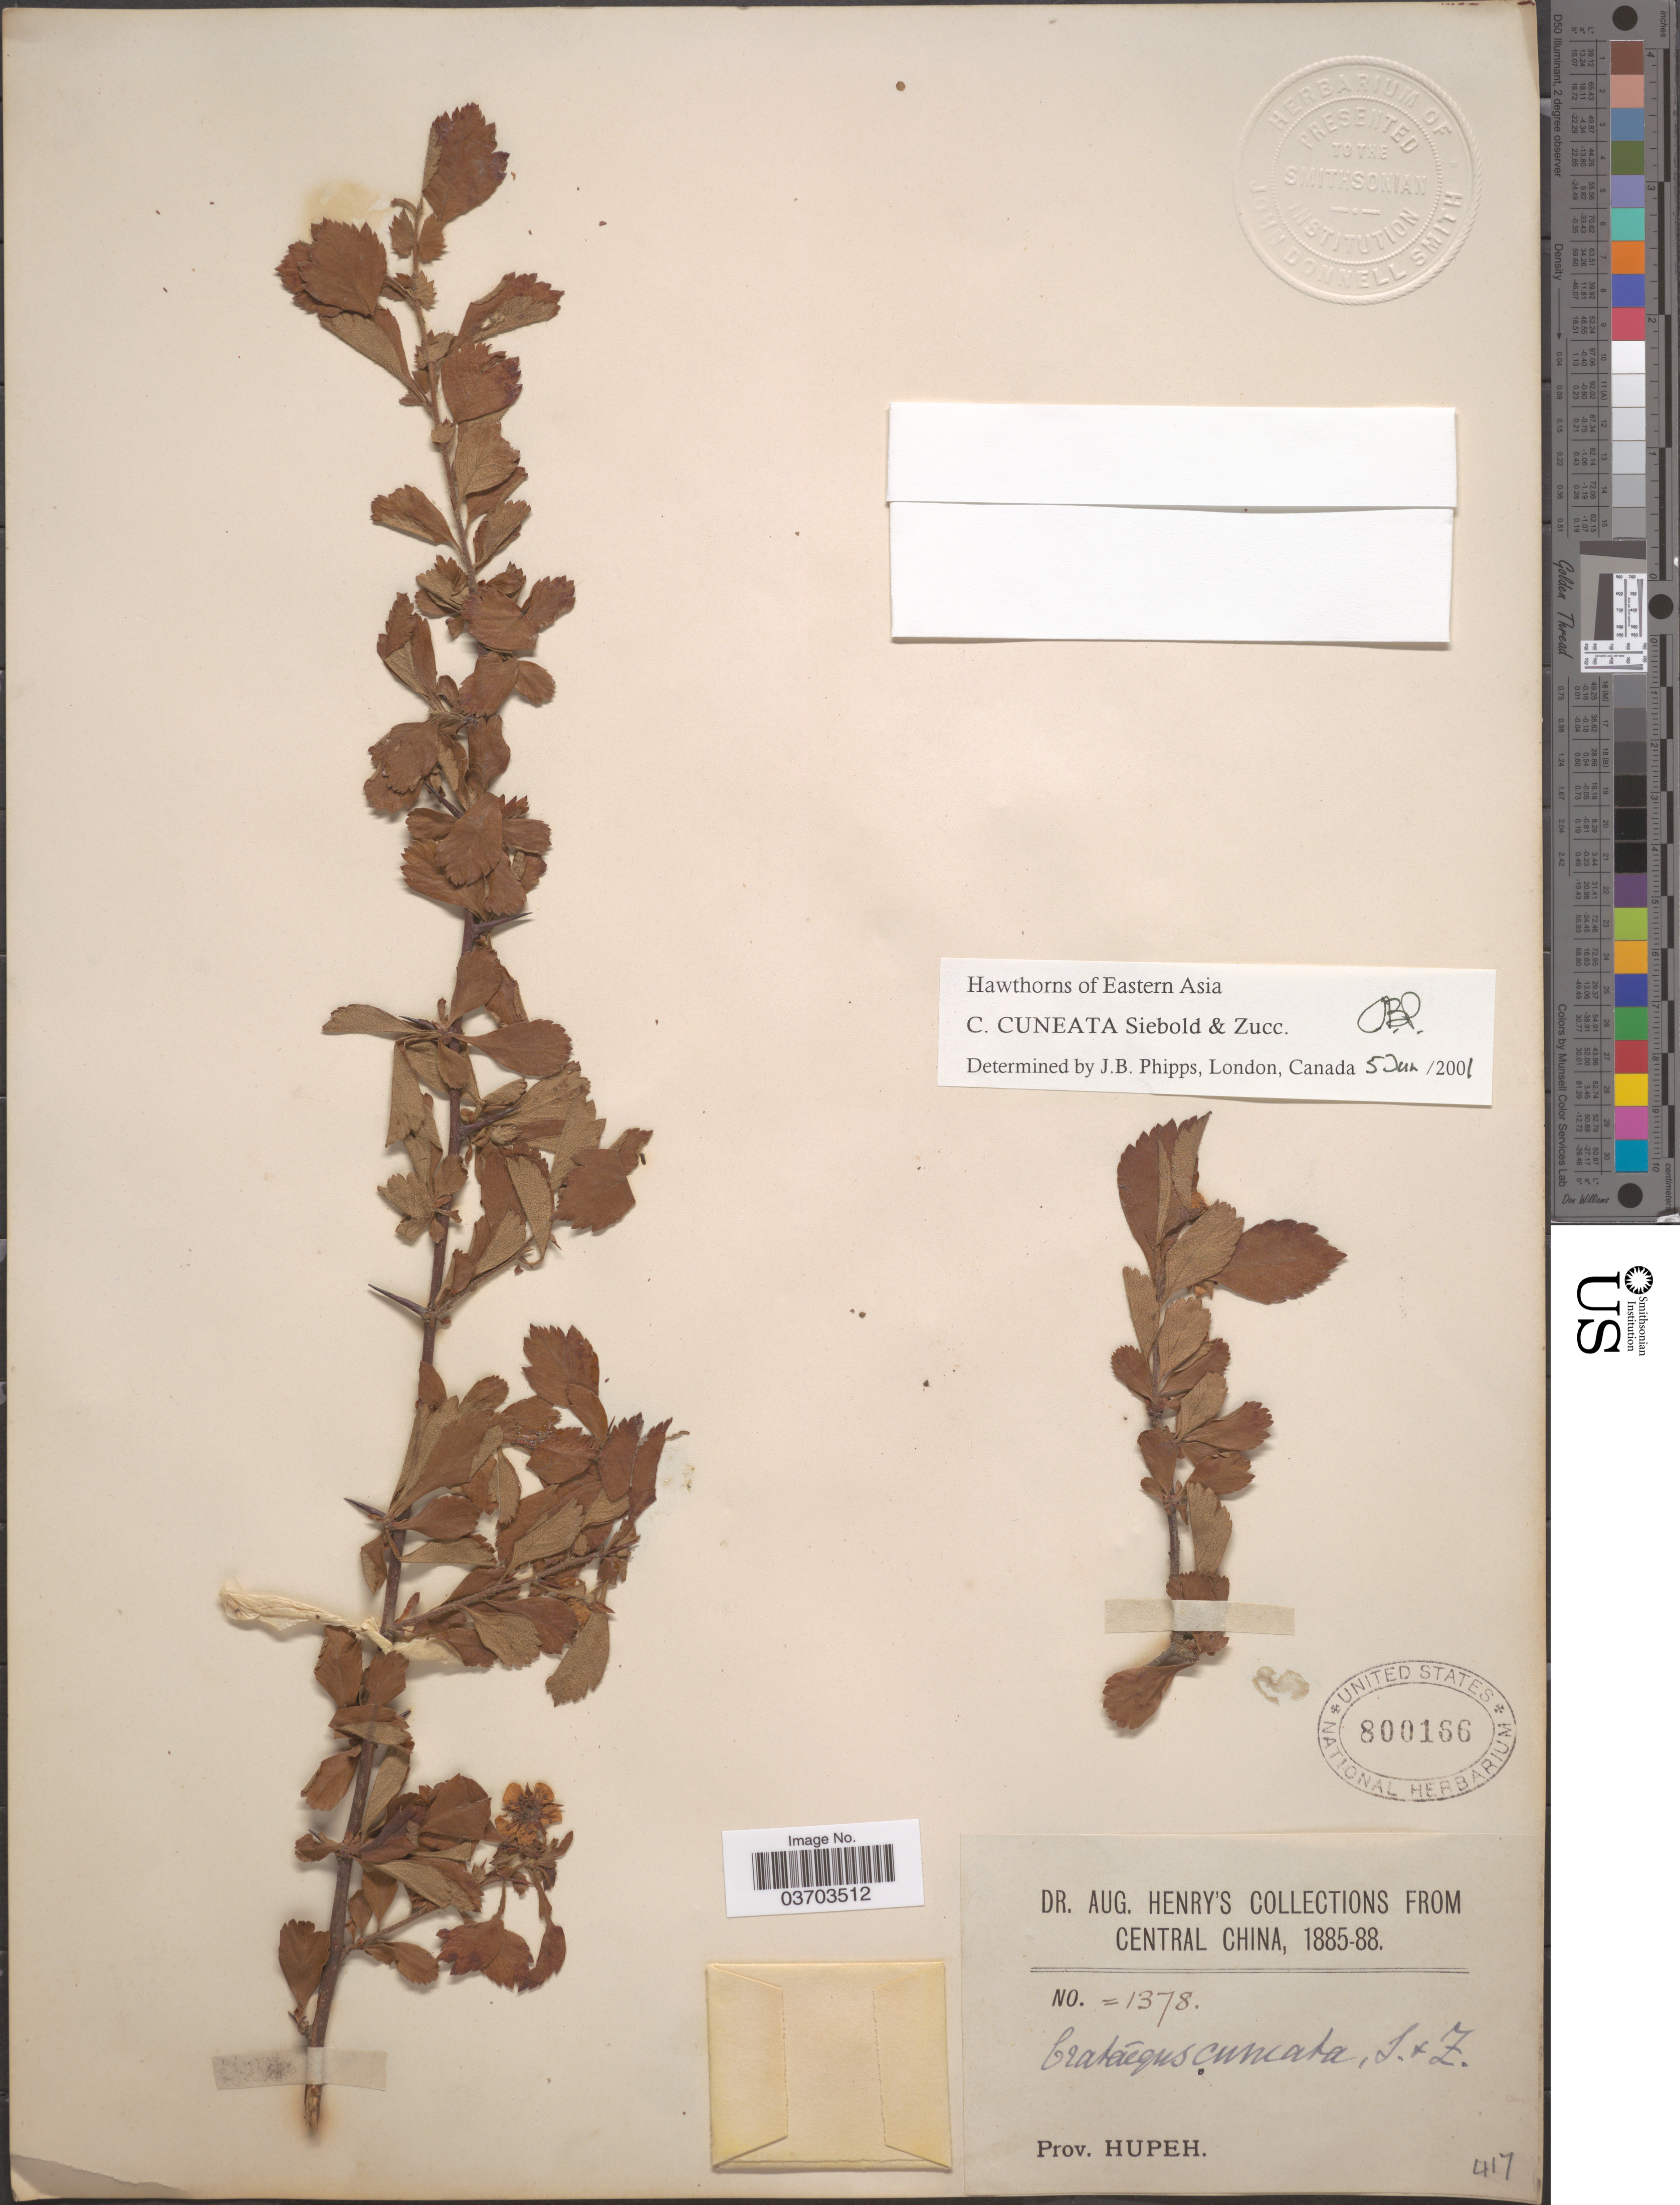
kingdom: Plantae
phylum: Tracheophyta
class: Magnoliopsida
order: Rosales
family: Rosaceae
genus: Crataegus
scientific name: Crataegus cuneata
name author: Siebold & Zucc.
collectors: A. Henry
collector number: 1378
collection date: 1885/1888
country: China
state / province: Hubei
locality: Central China, Prov. Hupeh.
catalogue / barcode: US 800166